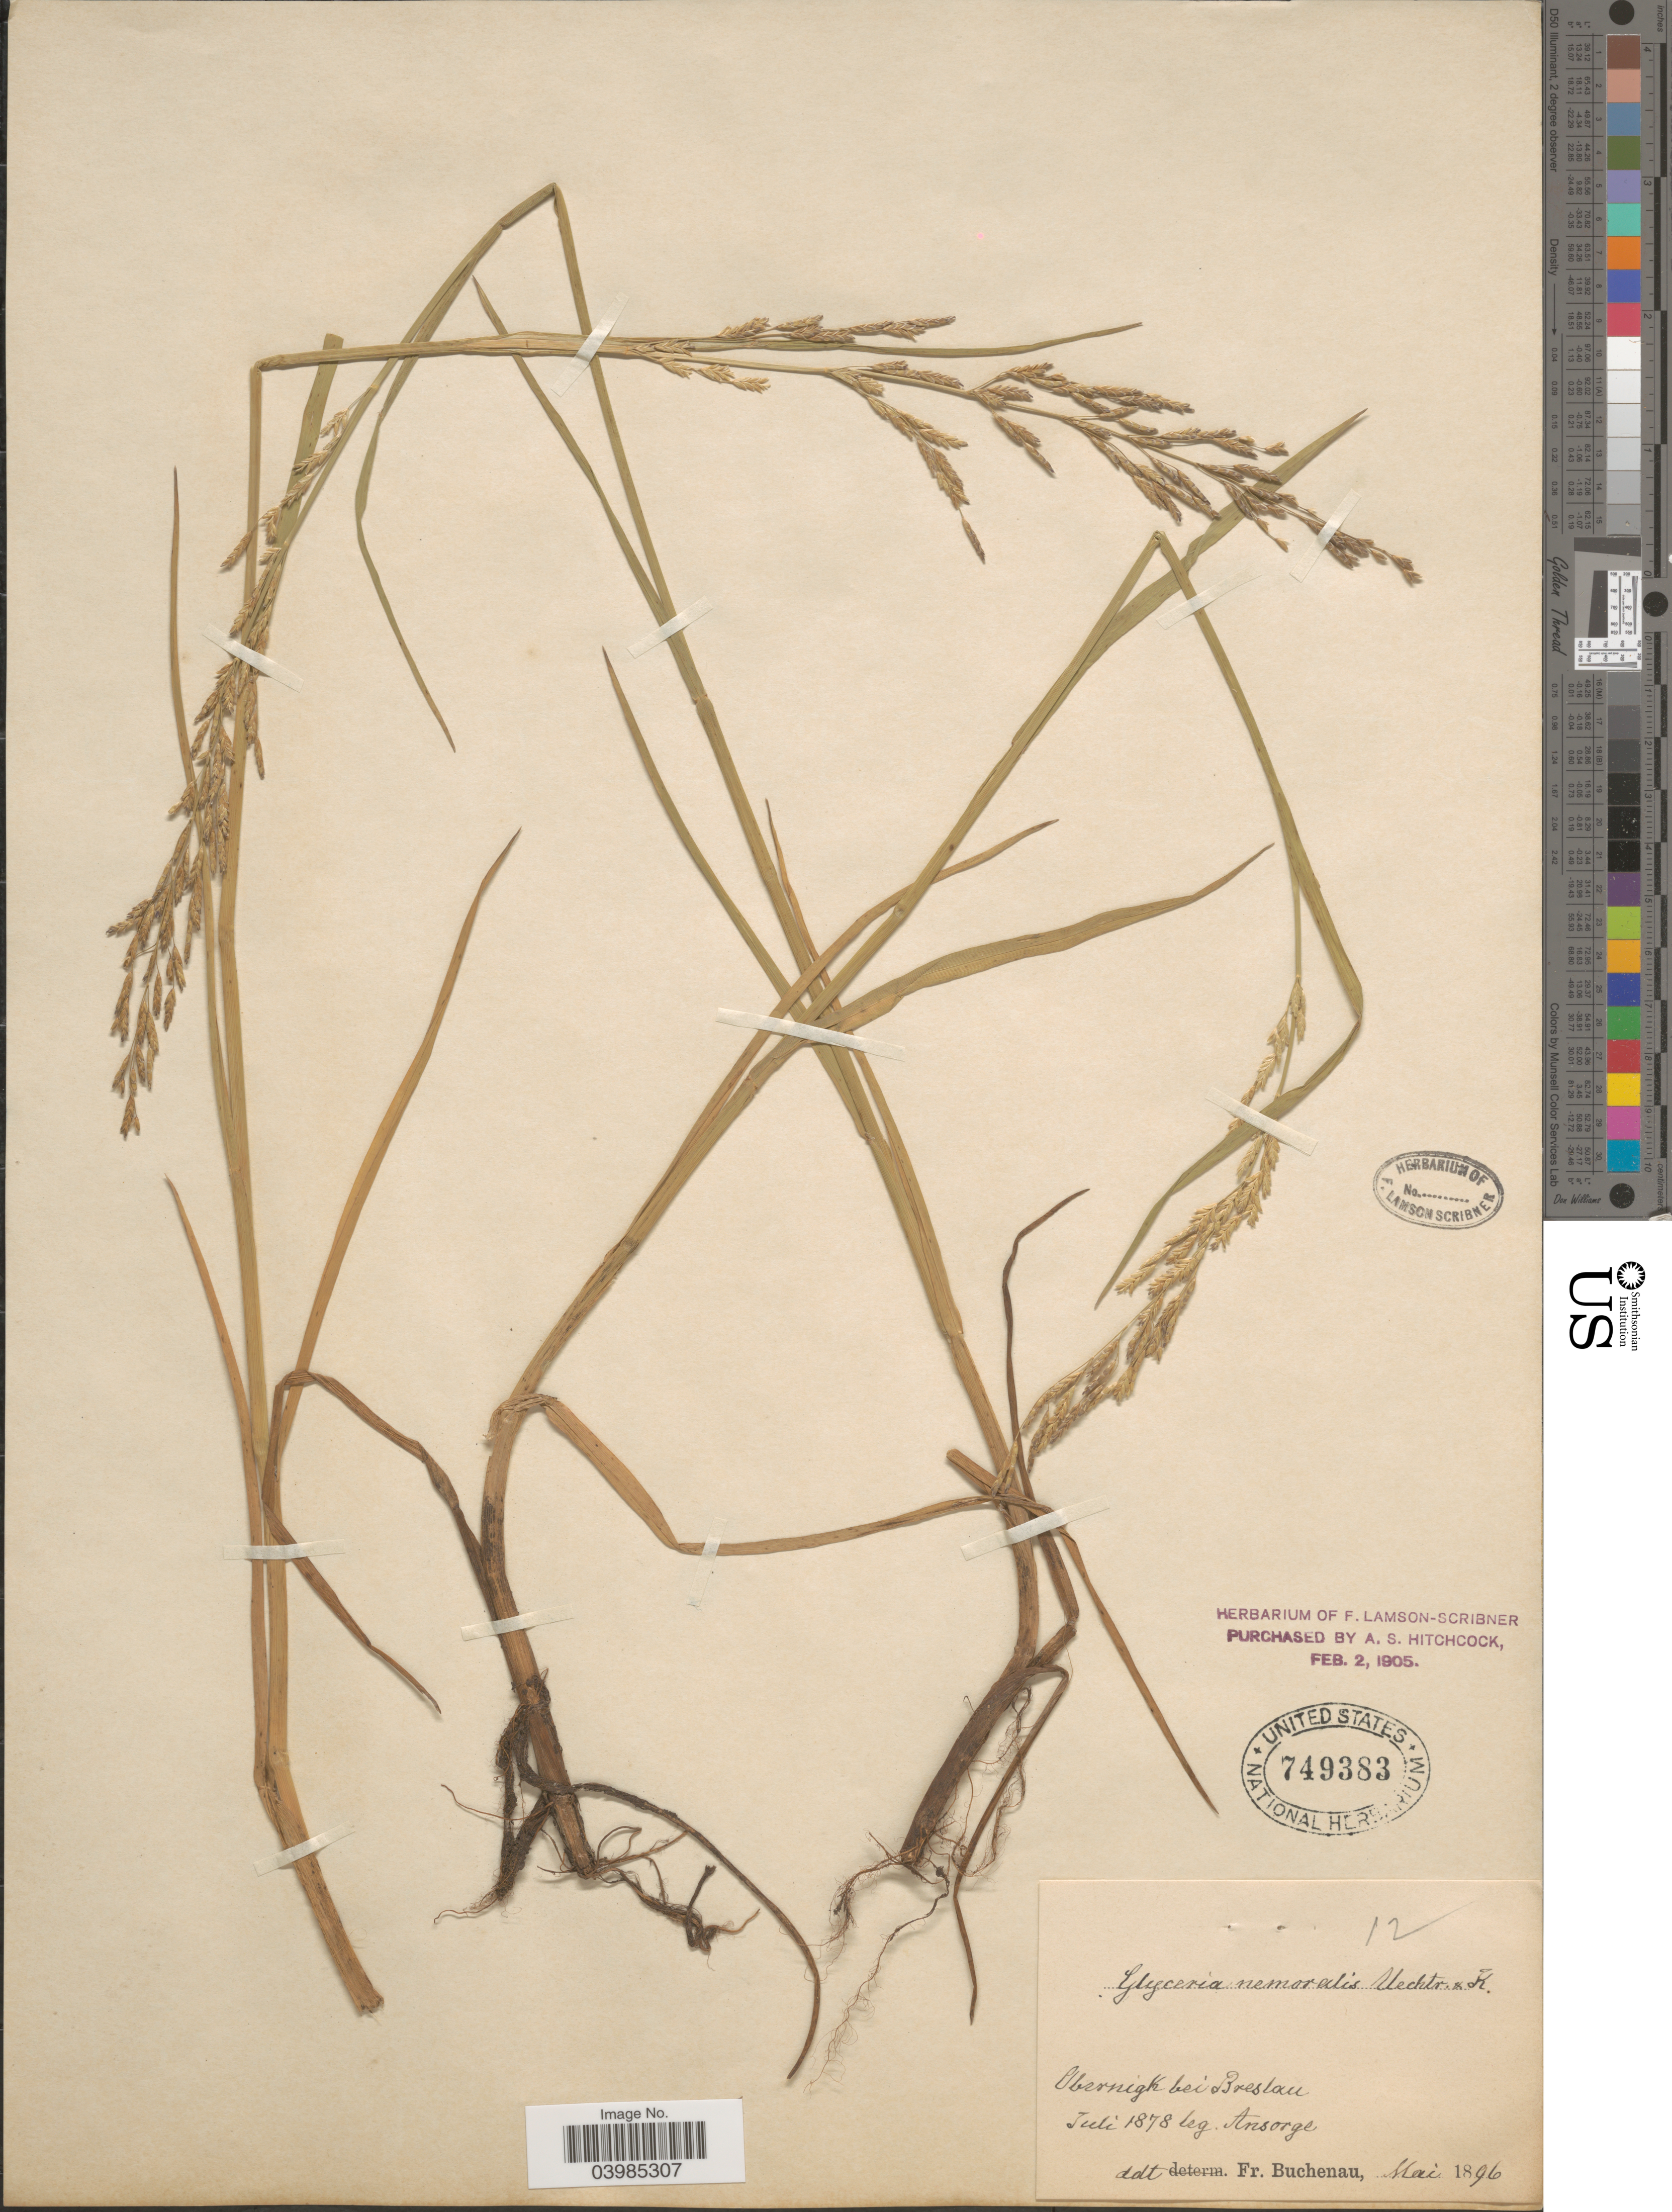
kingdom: Plantae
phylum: Tracheophyta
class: Liliopsida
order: Poales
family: Poaceae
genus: Glyceria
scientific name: Glyceria nemoralis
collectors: B. Ansorge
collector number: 12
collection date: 1878-07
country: Poland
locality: Obernigh bei Breslau.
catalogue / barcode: US 749383